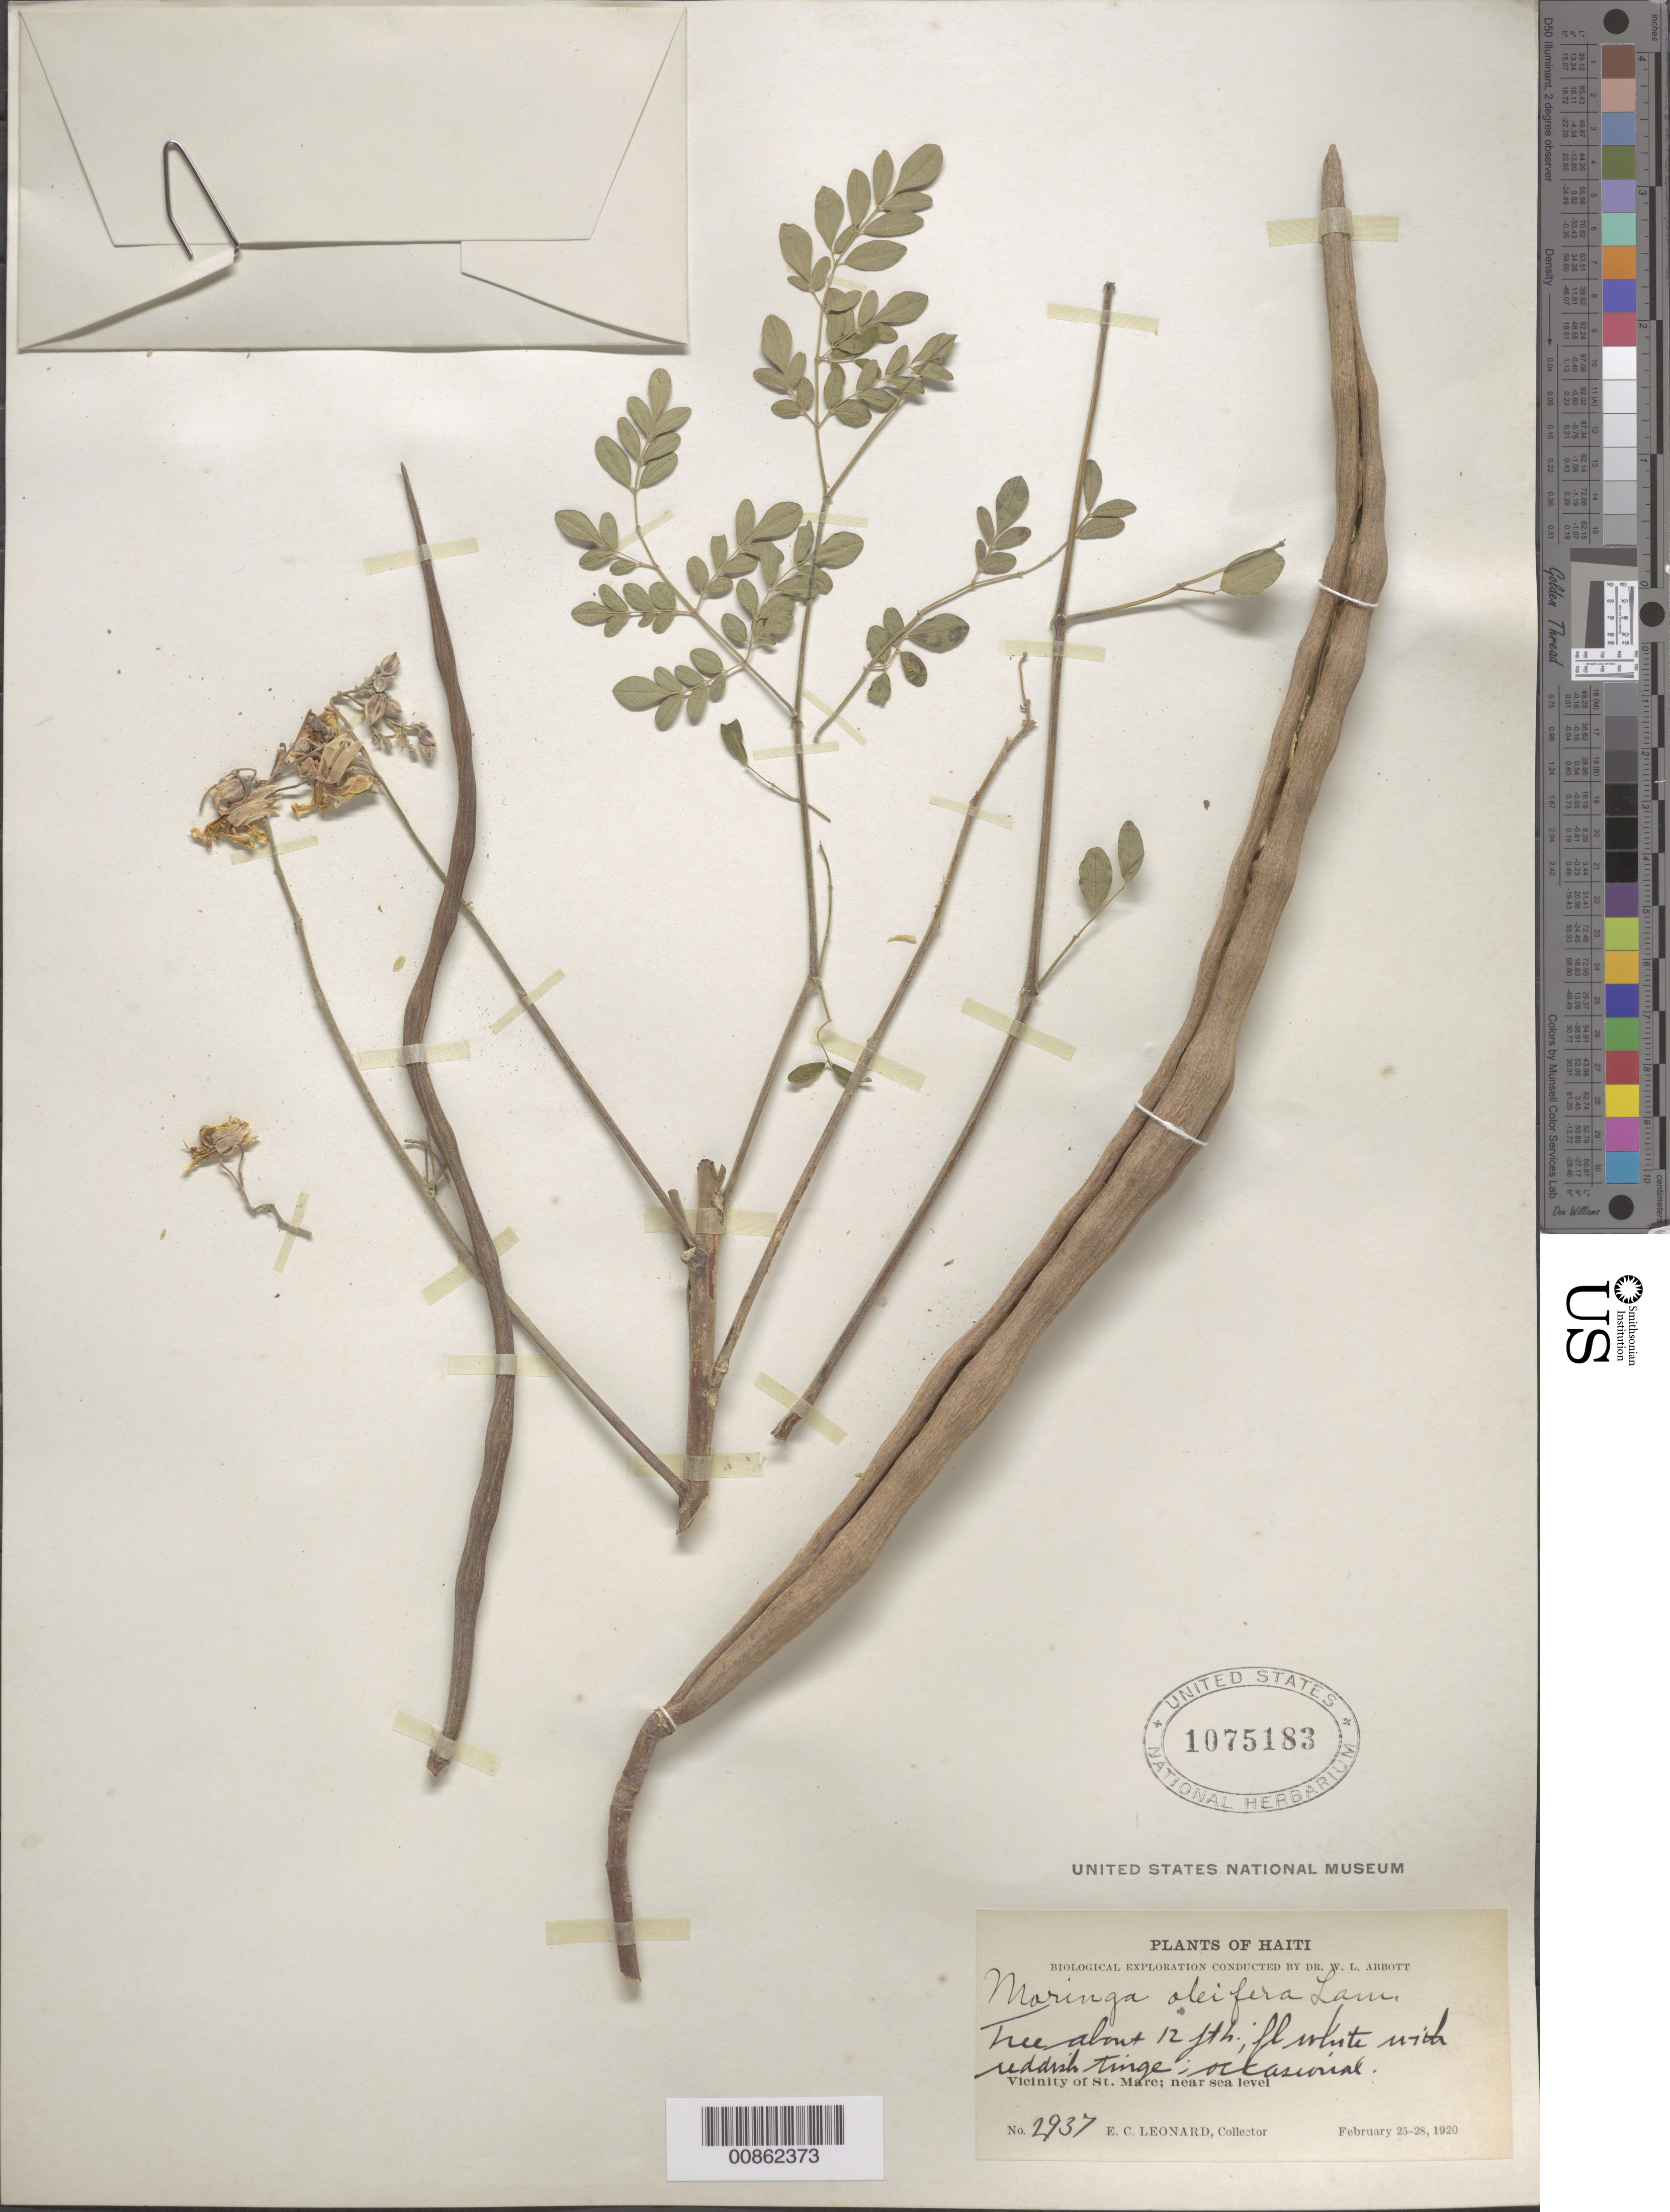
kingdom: Plantae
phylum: Tracheophyta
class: Magnoliopsida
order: Brassicales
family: Moringaceae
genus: Moringa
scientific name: Moringa oleifera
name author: Lam.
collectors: E. C. Leonard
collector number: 2937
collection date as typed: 25 Feb 1920 to 28 Feb 1920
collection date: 1920-02-25/1920-02-28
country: Haiti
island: Hispaniola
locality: Vicinity of St. Marc.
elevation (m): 0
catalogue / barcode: US 1075183